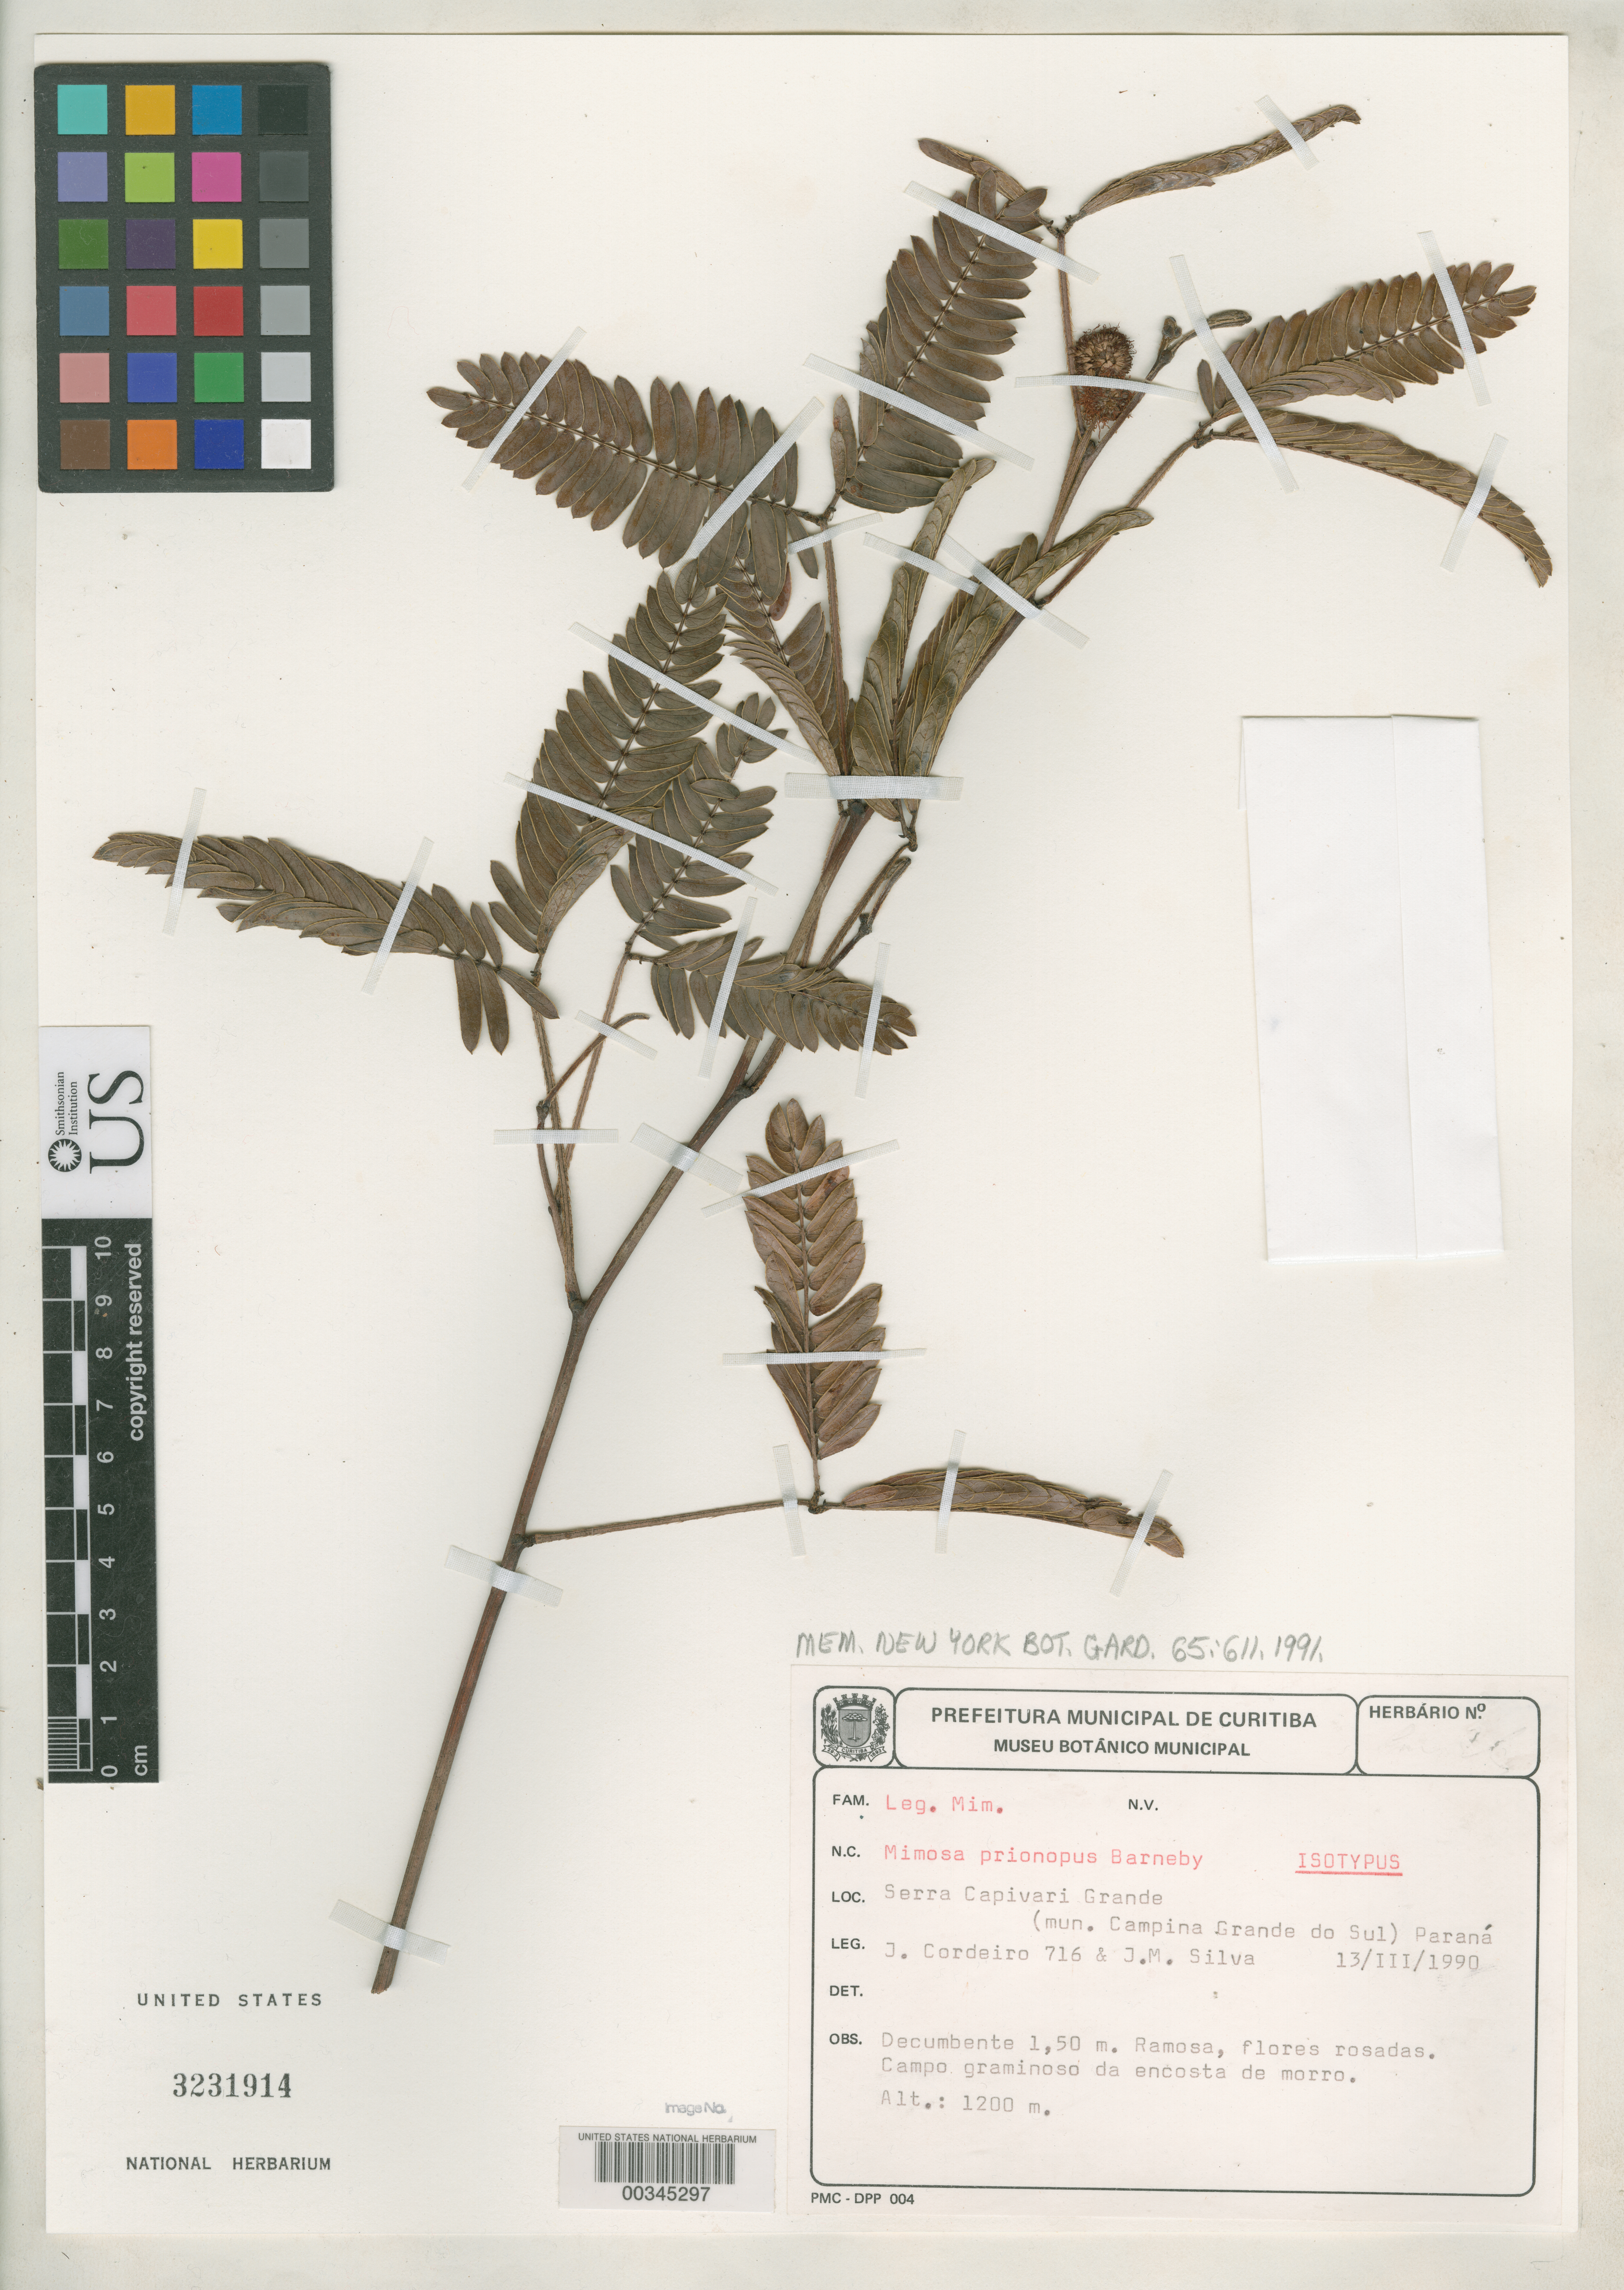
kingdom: Plantae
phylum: Tracheophyta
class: Magnoliopsida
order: Fabales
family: Fabaceae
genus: Mimosa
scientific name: Mimosa prionopus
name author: Barneby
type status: Isotype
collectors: J. Cordeiro & J. M. Silva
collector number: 716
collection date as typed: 13 Mar 1990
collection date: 1990-03-13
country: Brazil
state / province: Paraná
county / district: Campina Grande do Sul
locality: Serra Capivari Grande.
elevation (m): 1200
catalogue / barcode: US 3231914